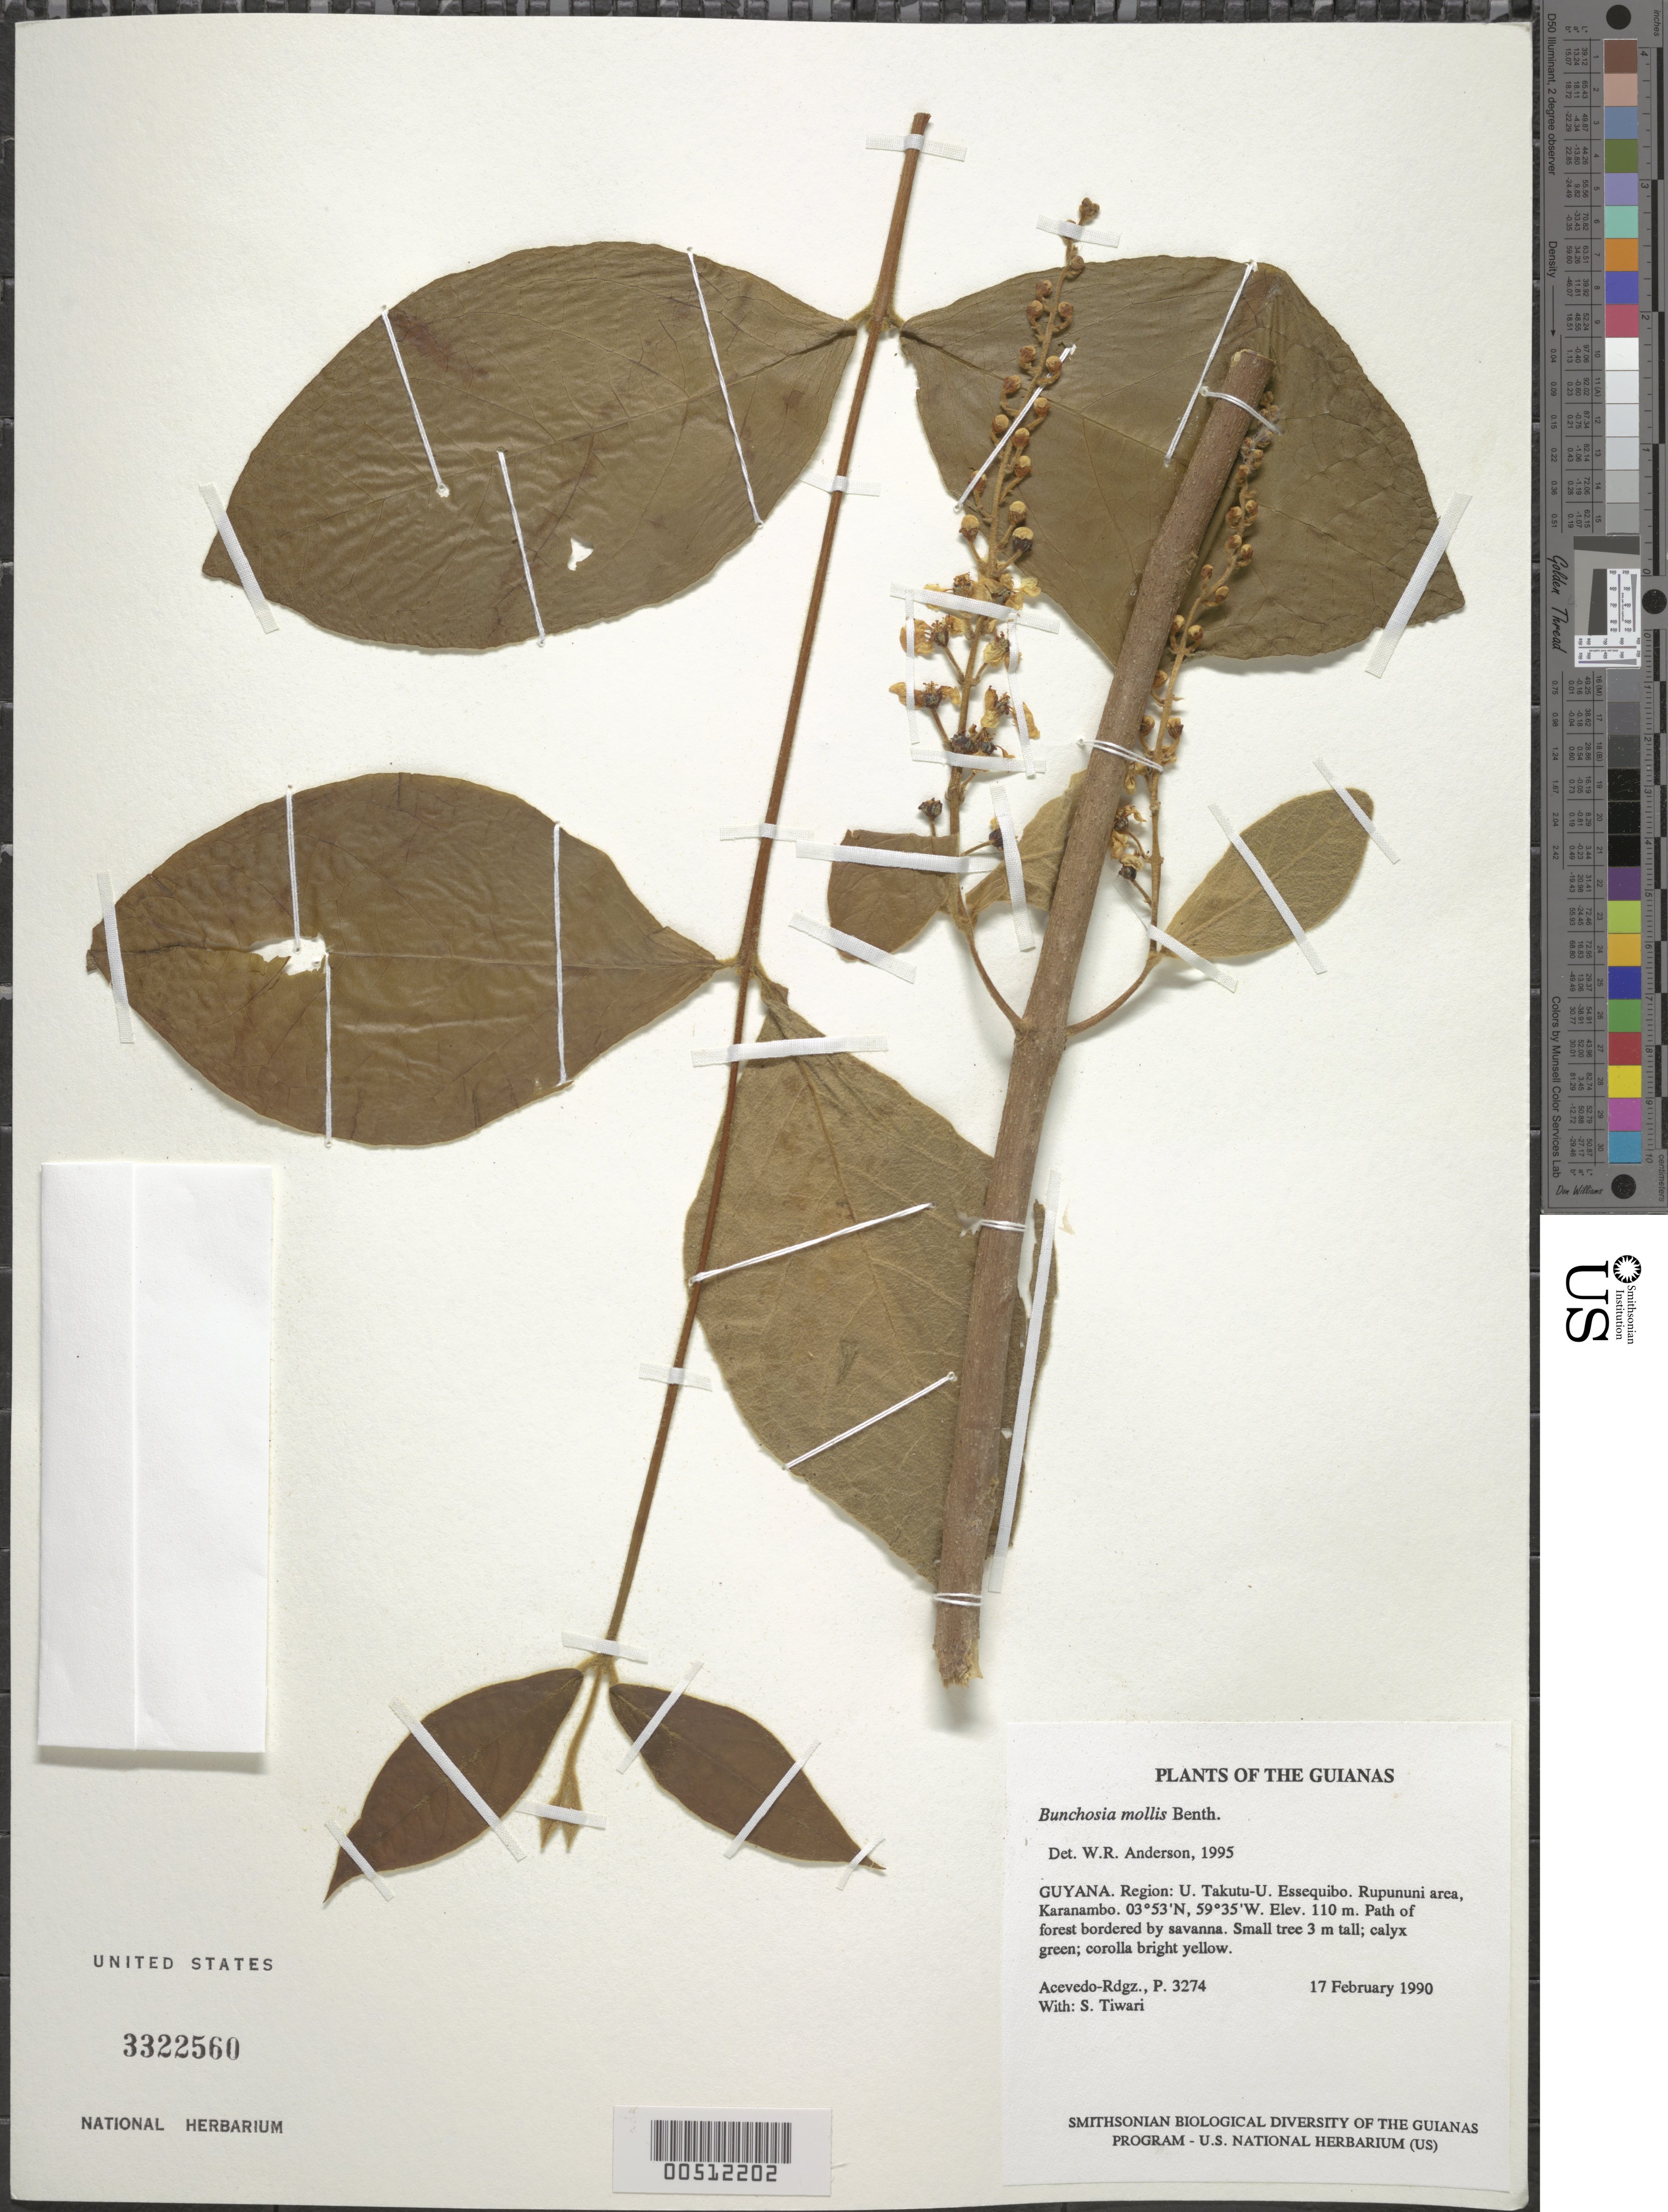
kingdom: Plantae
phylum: Tracheophyta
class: Magnoliopsida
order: Malpighiales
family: Malpighiaceae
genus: Bunchosia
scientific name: Bunchosia mollis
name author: Benth.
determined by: Anderson, W. R., (MICH), University of Michigan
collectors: P. Acevedo-Rodr. & S. Tiwari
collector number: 3274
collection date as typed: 17 Feb 1990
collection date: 1990-02-17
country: Guyana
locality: U. Takutu - U. Essequibo. Rupununi area, Karanambo.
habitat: Path of forest bordered by savanna.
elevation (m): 110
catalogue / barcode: US 3322560